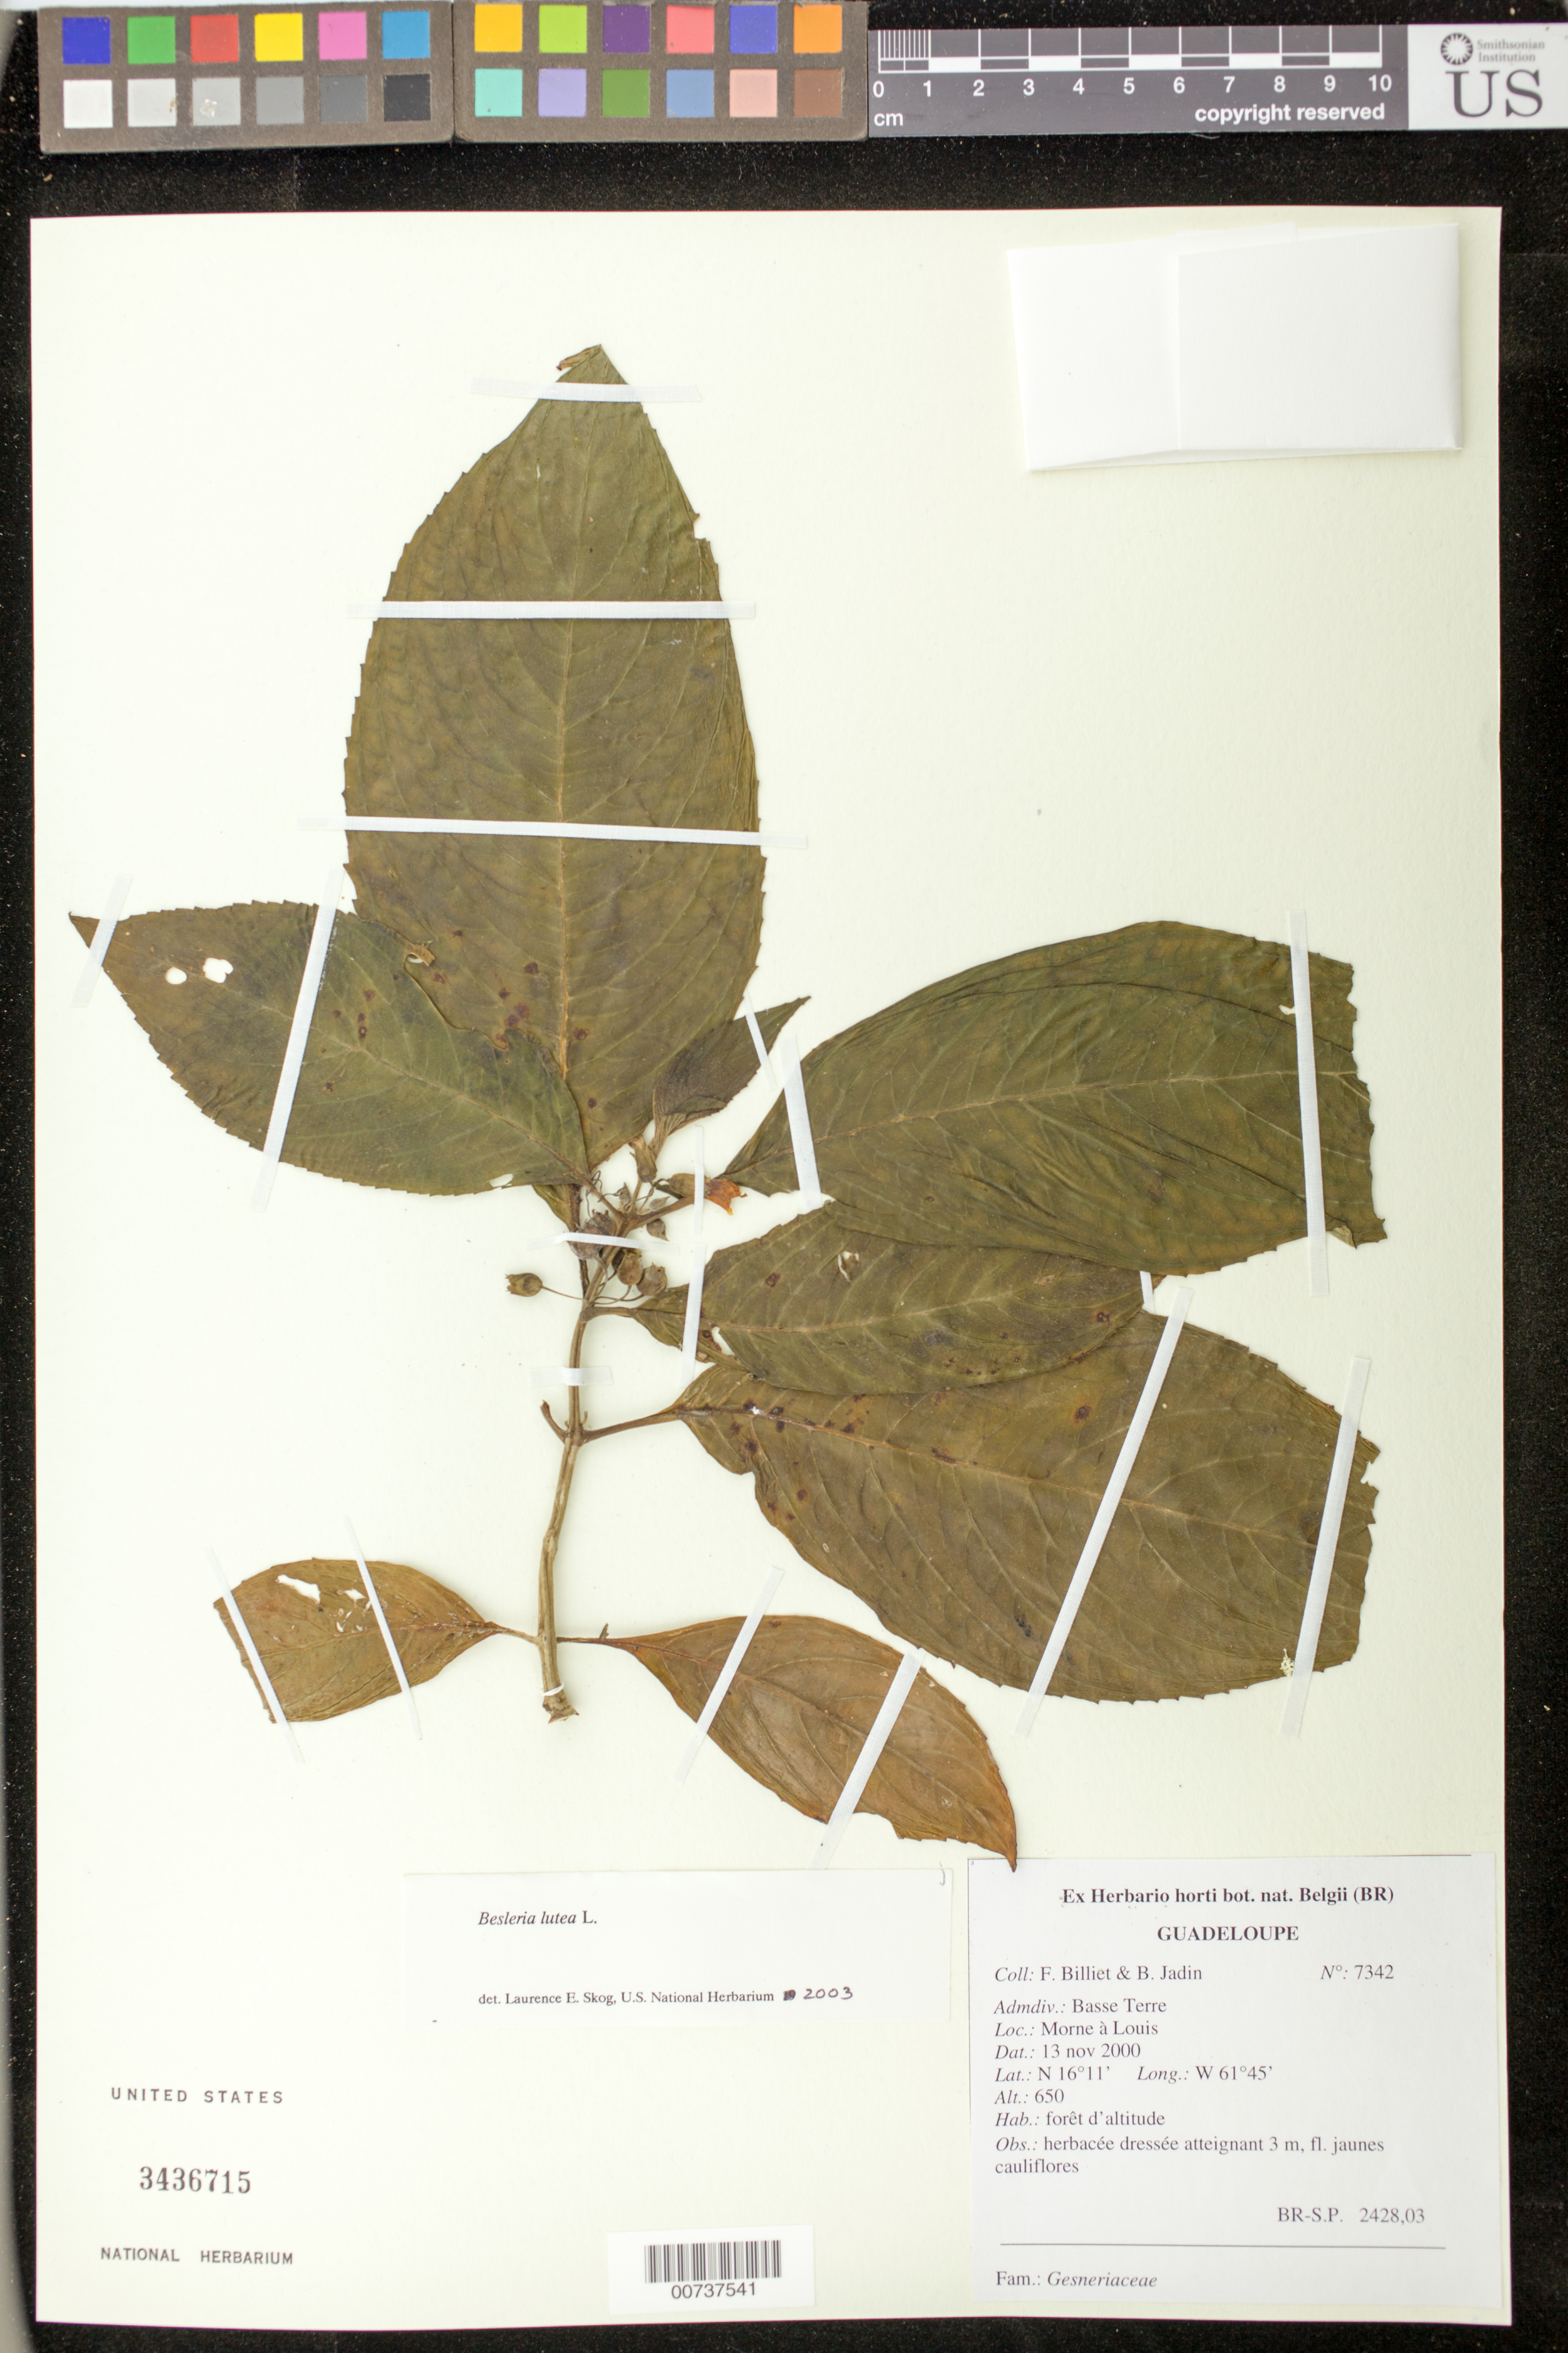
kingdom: Plantae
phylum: Tracheophyta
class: Magnoliopsida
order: Lamiales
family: Gesneriaceae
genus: Besleria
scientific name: Besleria lutea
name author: L.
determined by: Skog, Laurence E.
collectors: F. Billiet & B. Jadin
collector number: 7342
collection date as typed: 13 Nov 2000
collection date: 2000-11-13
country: Guadeloupe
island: Basse Terre [Guadeloupe]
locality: Morne à Louis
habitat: Forêt d'altitude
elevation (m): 650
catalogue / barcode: US 3436715